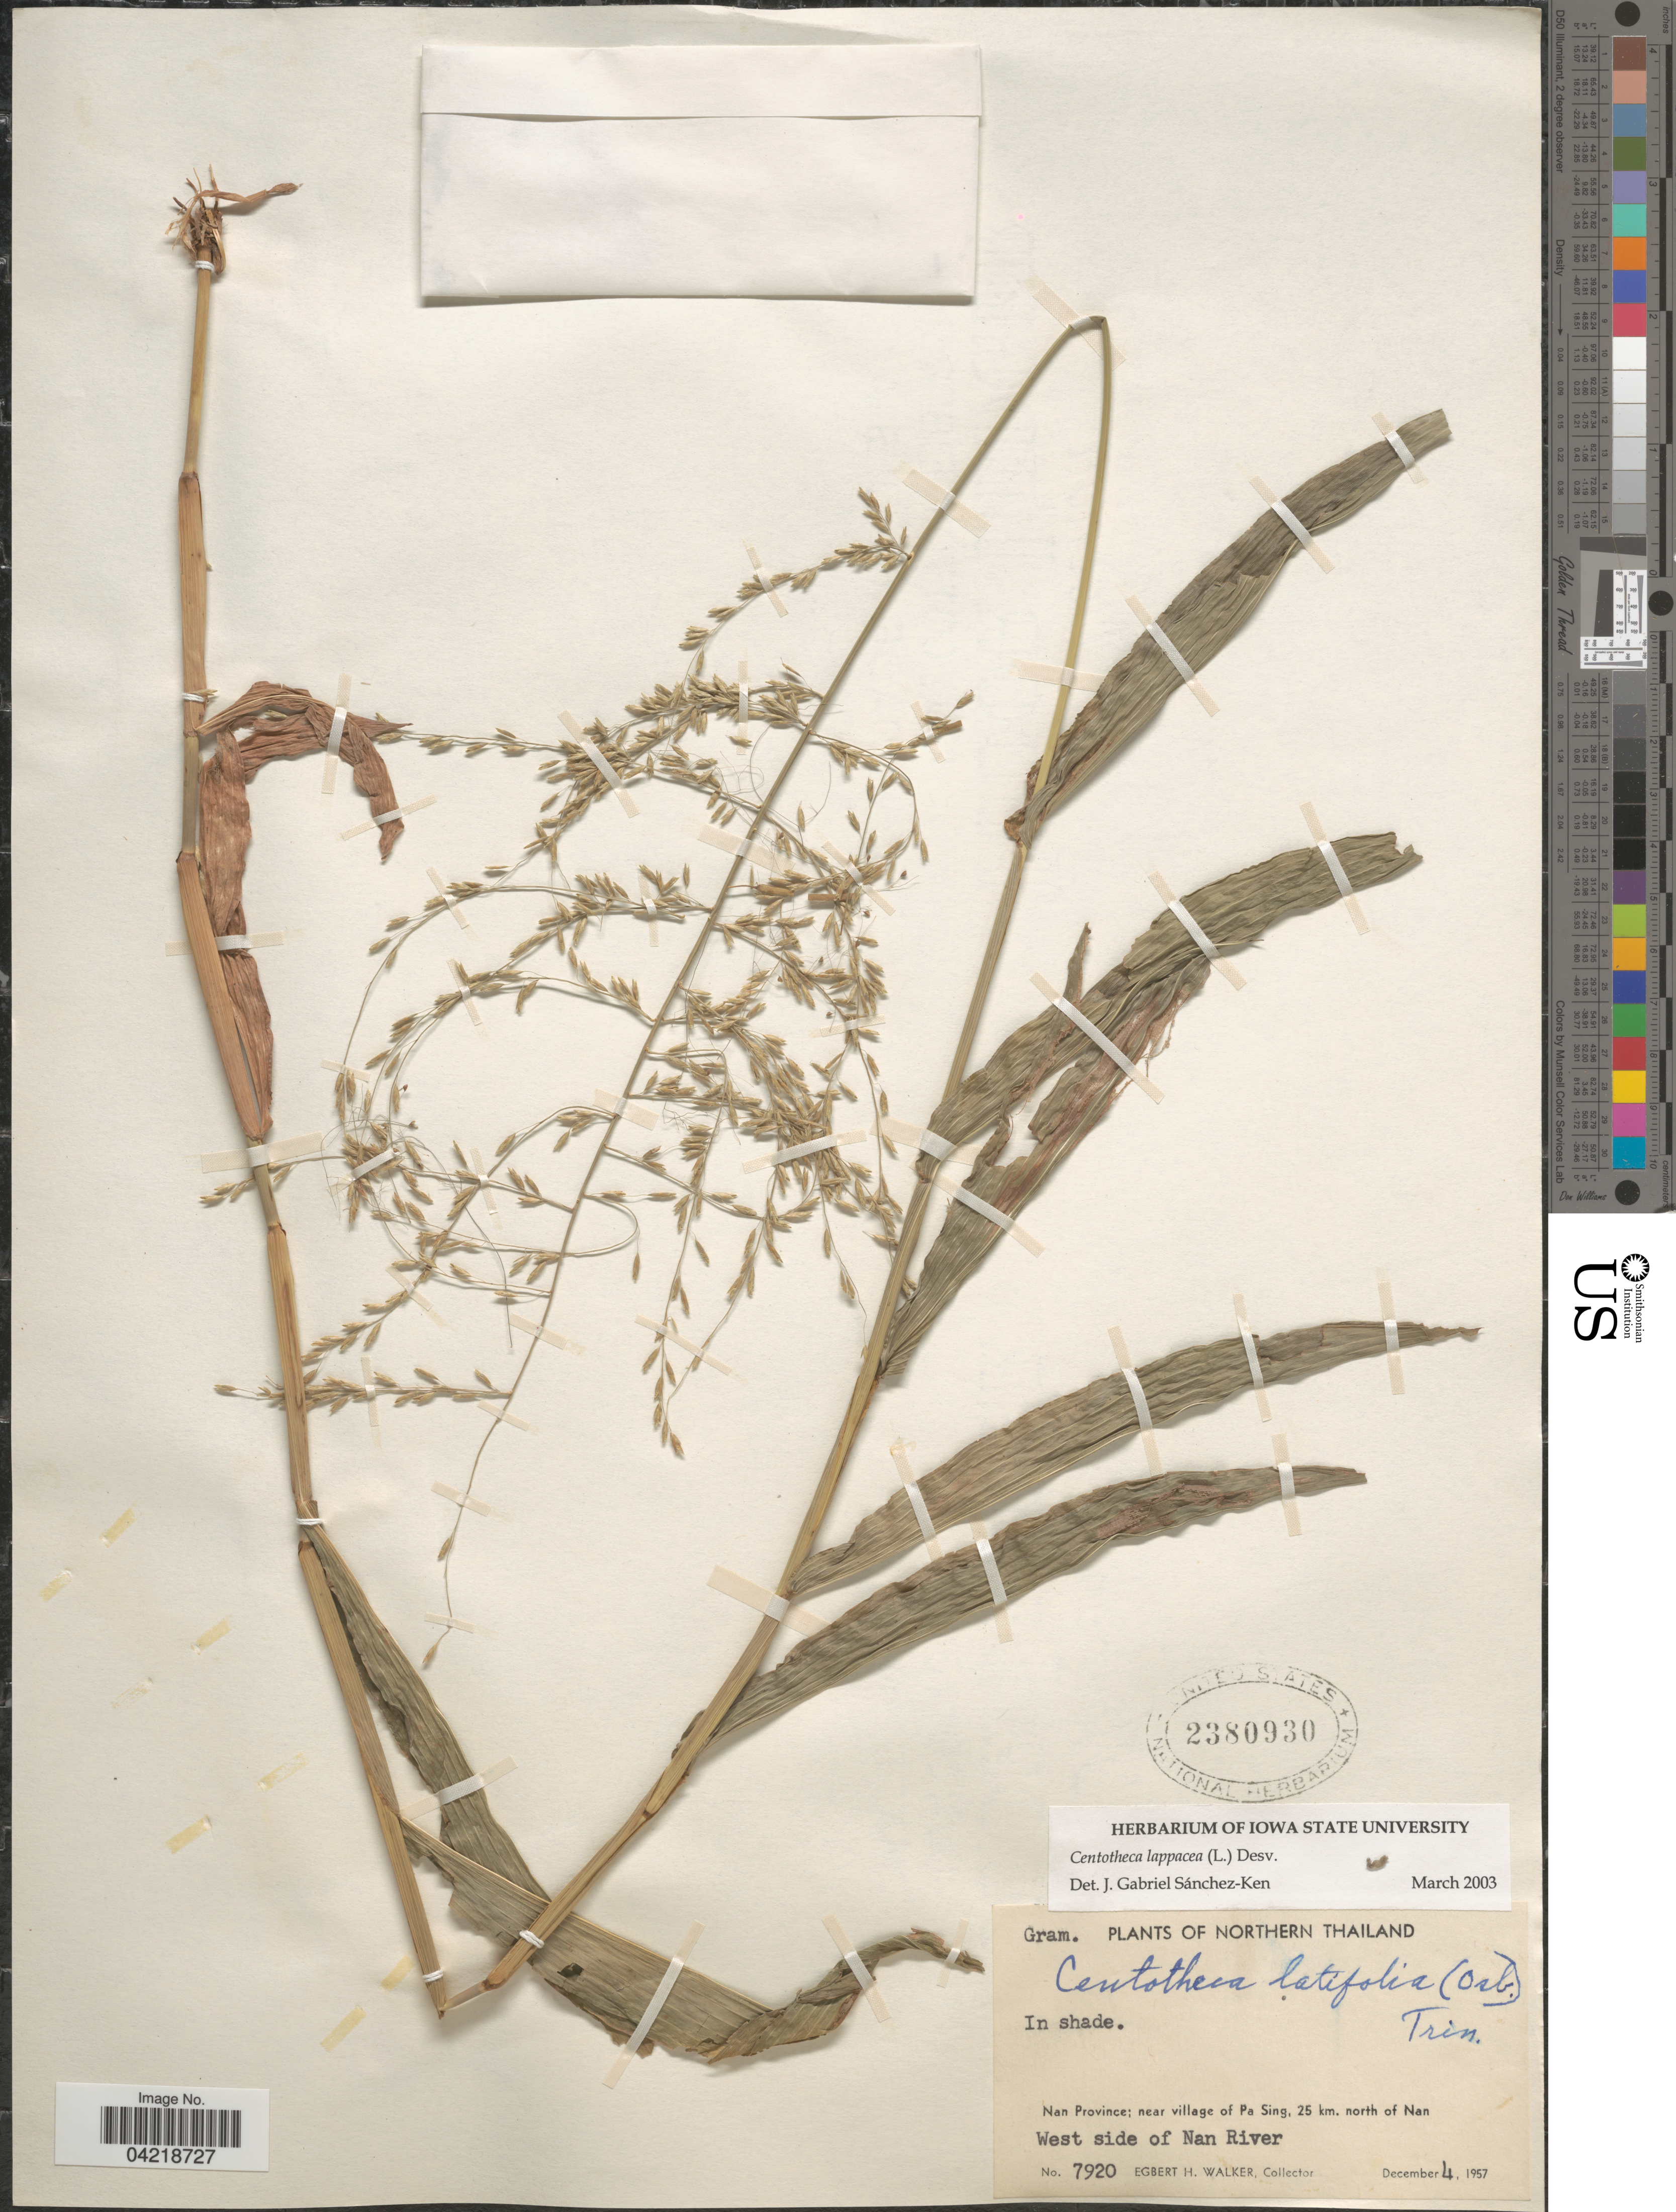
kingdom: Plantae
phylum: Tracheophyta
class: Liliopsida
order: Poales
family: Poaceae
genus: Centotheca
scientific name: Centotheca lappacea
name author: (L.) Desv.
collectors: E. H. Walker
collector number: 7920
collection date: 1957-12-04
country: Thailand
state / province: Nan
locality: Northern Thailand. Near village of Pa Sing, 25 km. north of Nan. West side of Nan River.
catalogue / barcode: US 2380930